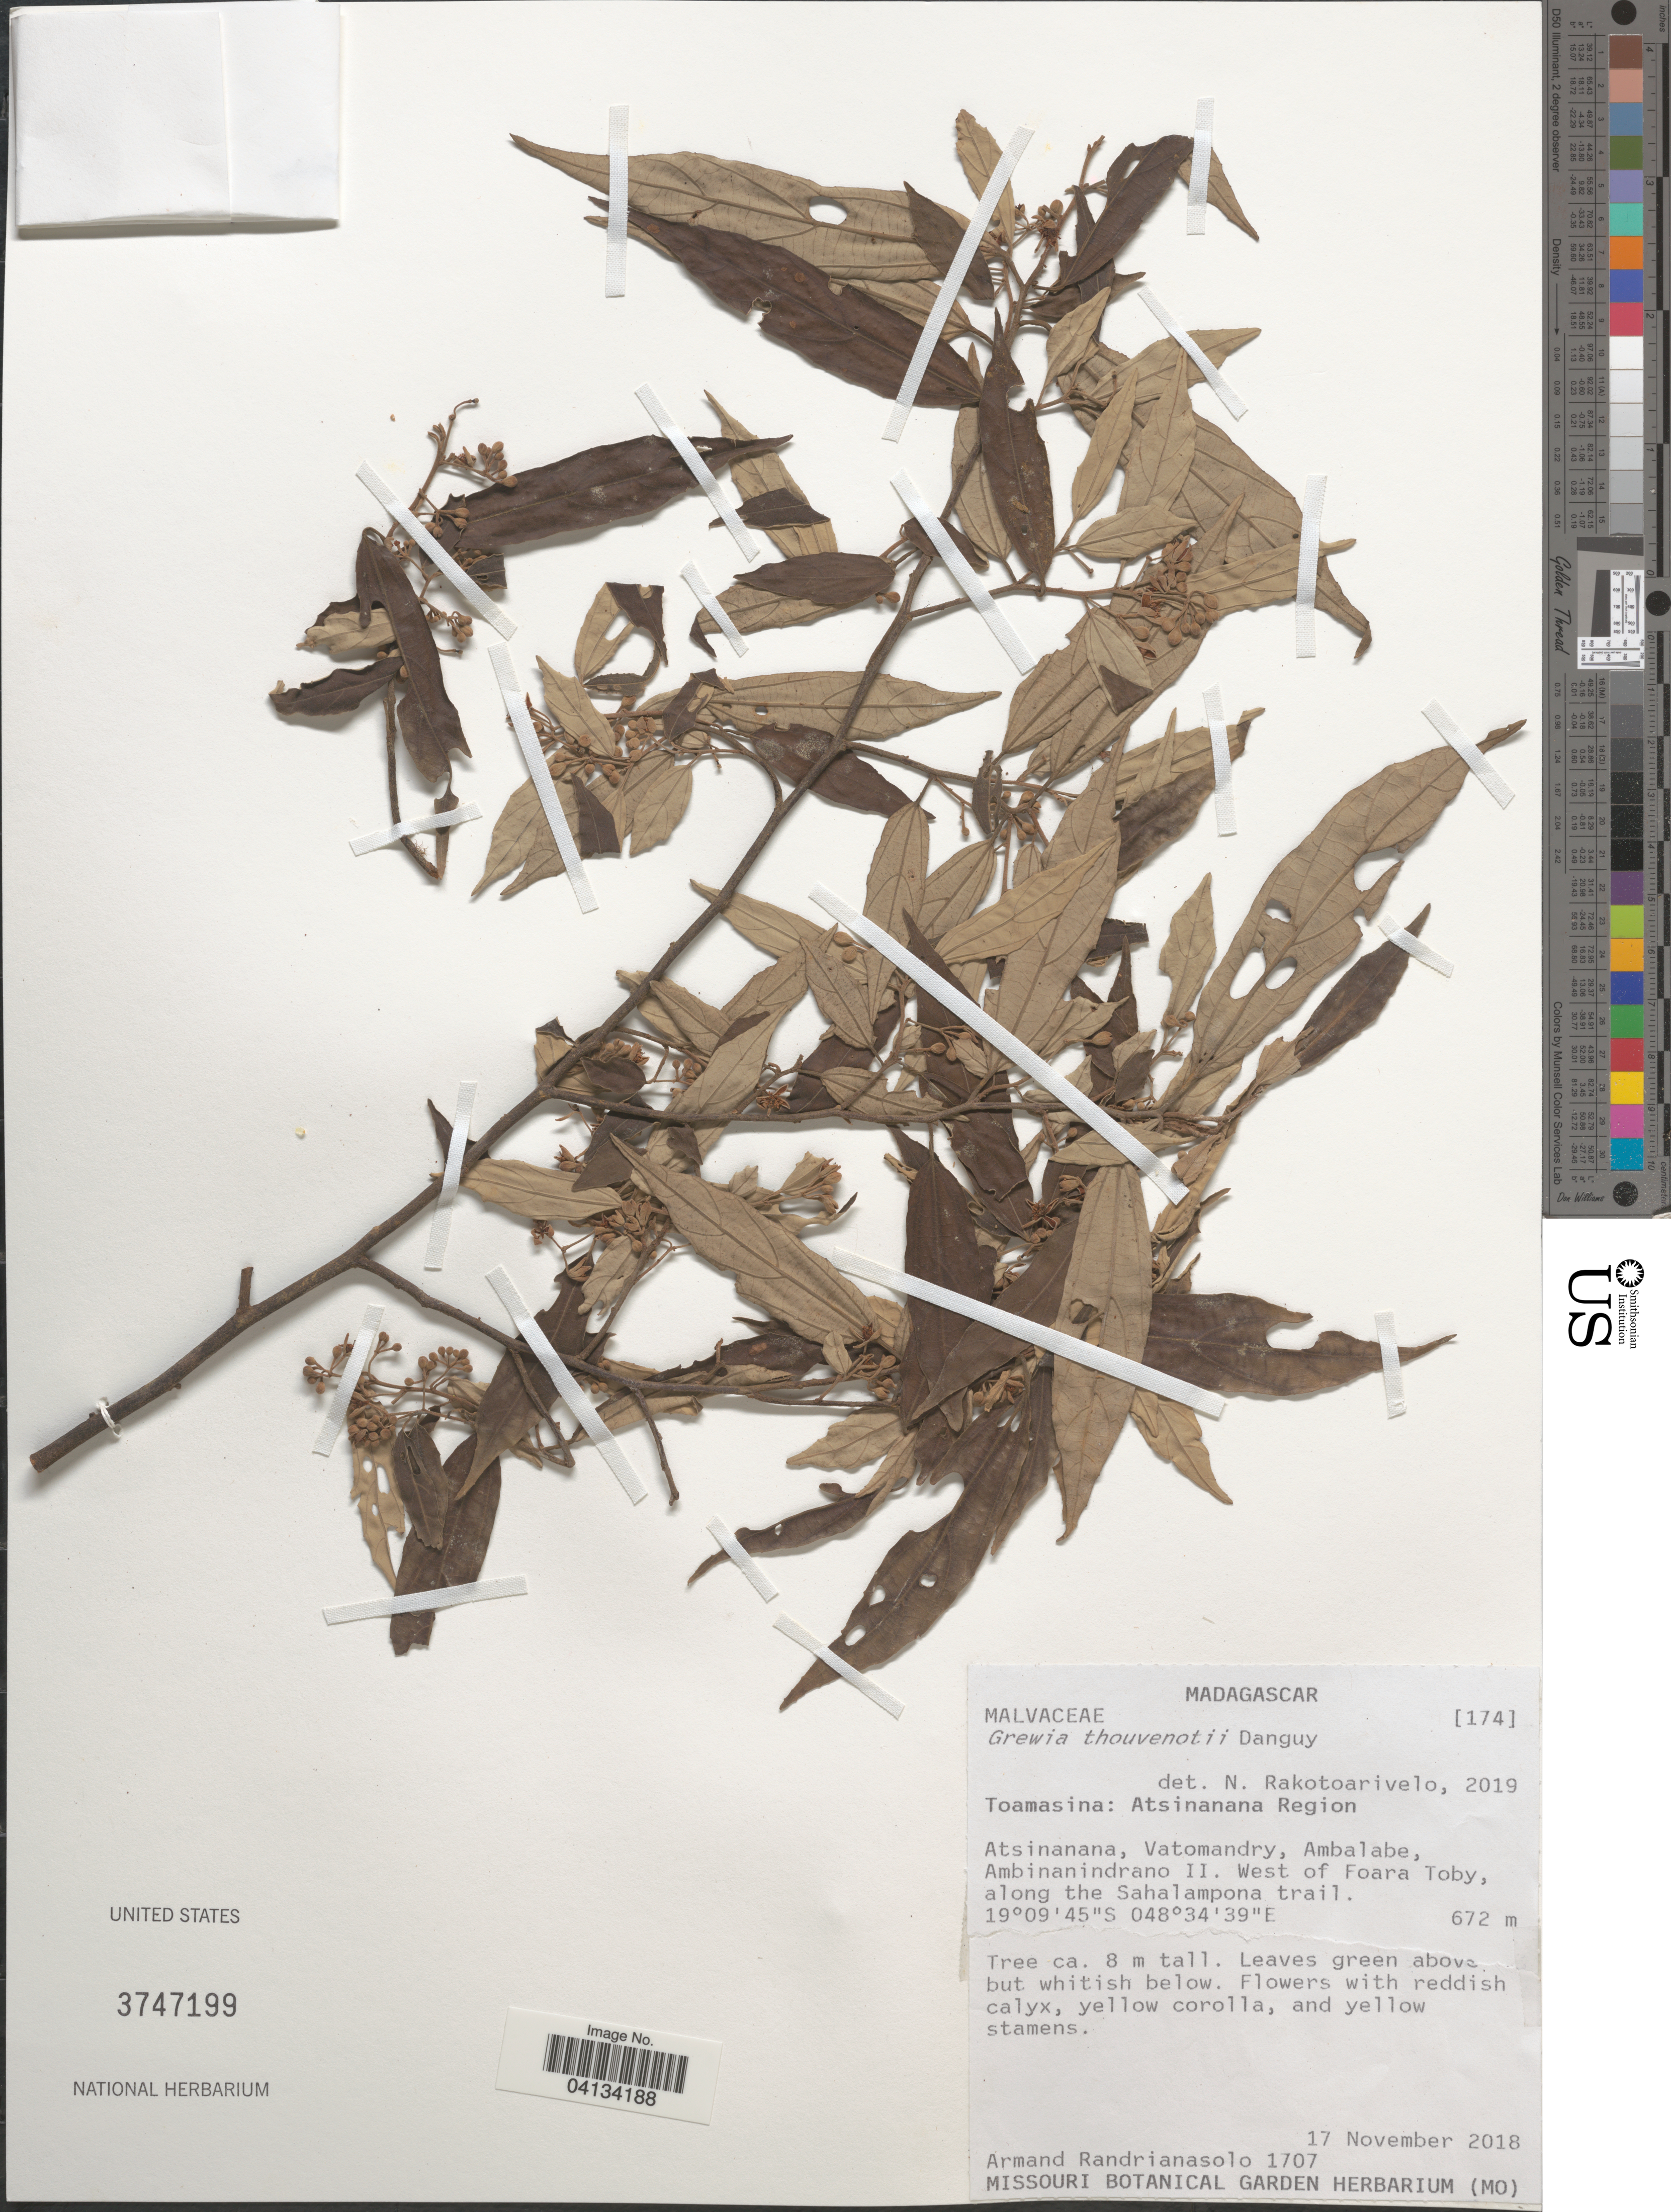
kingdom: Plantae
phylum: Tracheophyta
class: Magnoliopsida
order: Malvales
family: Malvaceae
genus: Grewia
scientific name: Grewia thouvenotii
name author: Danguy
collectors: A. Randrianasolo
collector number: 1707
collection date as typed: Transcribed d/m/y: 17/11/2018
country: Madagascar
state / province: Atsinanana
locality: Atsinanana Region. Atsinanana, Vatomandry, Ambalabe, Ambinanindrano II. West of Foara Toby, along the Sahalampona trail.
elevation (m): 672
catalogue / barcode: US 3747199